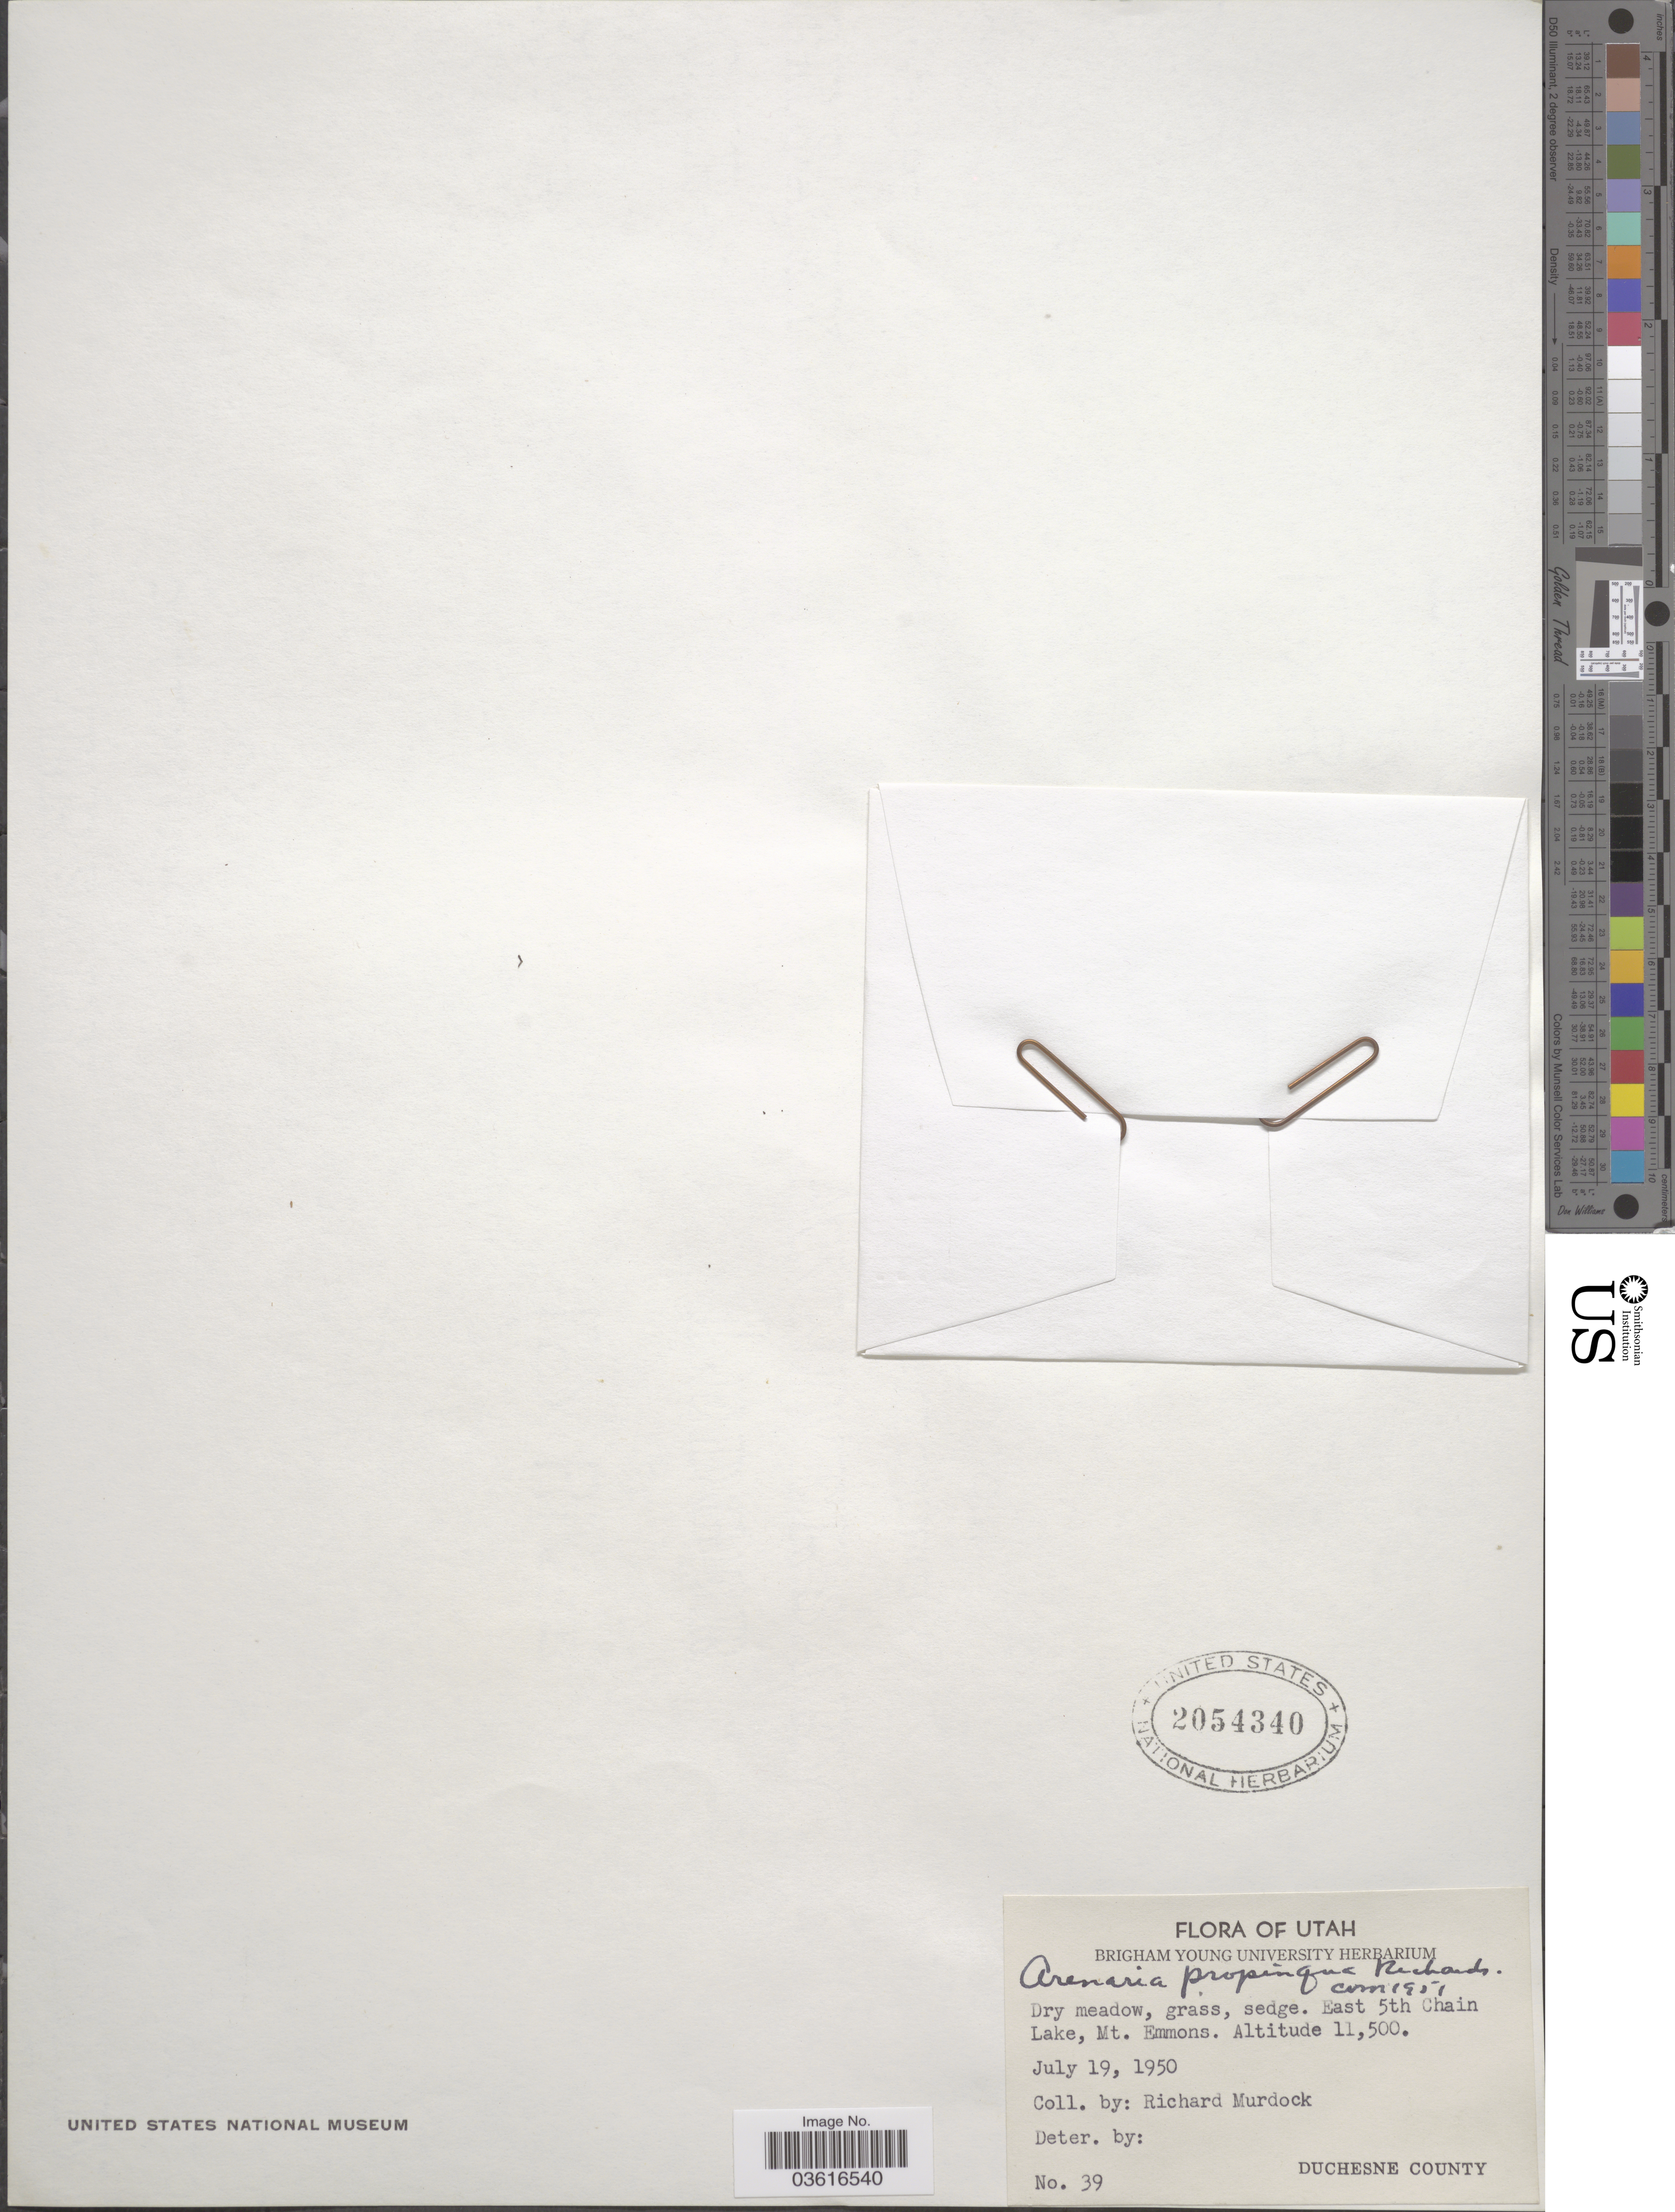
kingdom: Plantae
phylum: Tracheophyta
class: Magnoliopsida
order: Caryophyllales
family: Caryophyllaceae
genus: Minuartia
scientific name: Minuartia propinqua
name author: (Richardson) House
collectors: R. Murdock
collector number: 39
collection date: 1950-04-19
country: United States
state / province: Utah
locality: East 5th Chain Lake, Mt. Emmons. Duchesne County.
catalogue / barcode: US 2054340